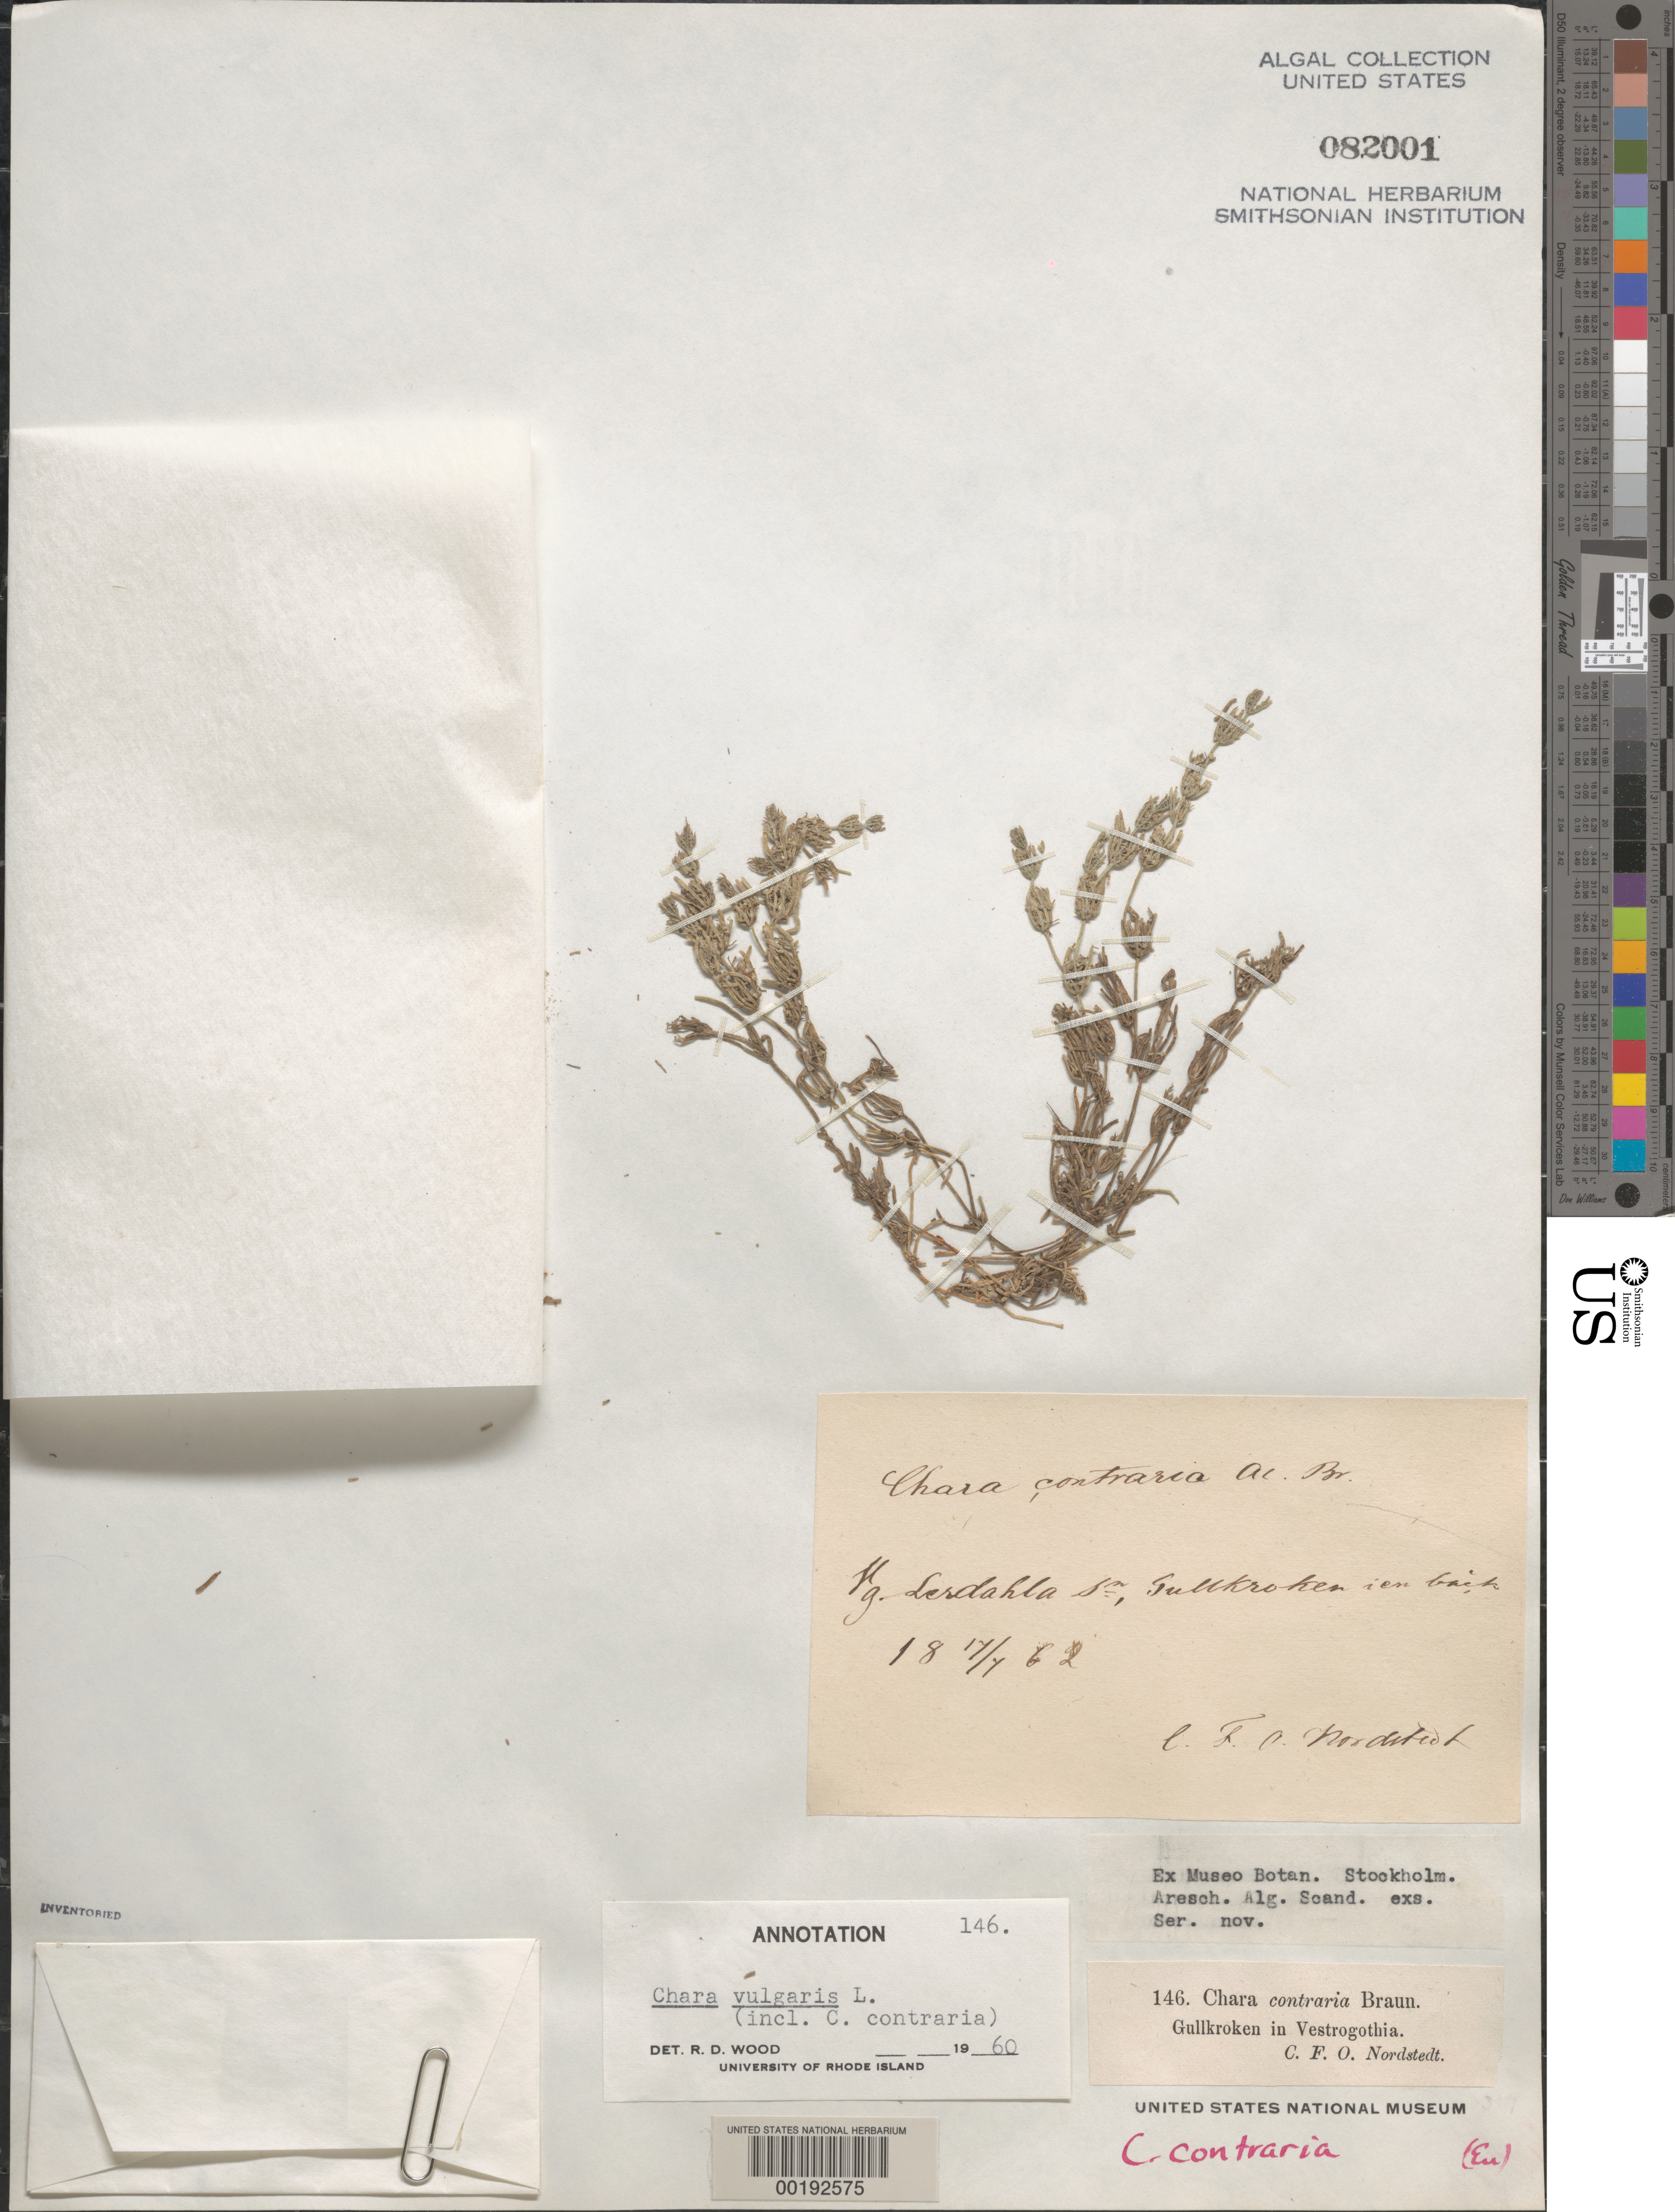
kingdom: Plantae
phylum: Charophyta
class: Charophyceae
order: Charales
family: Characeae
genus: Chara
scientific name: Chara vulgaris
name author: L.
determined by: Wood, R. D.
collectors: C. F. O. Nordstedt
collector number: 146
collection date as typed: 17 Jul 1862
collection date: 1862-07-17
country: Sweden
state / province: Västra Götaland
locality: Gullkroken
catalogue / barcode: US 82001